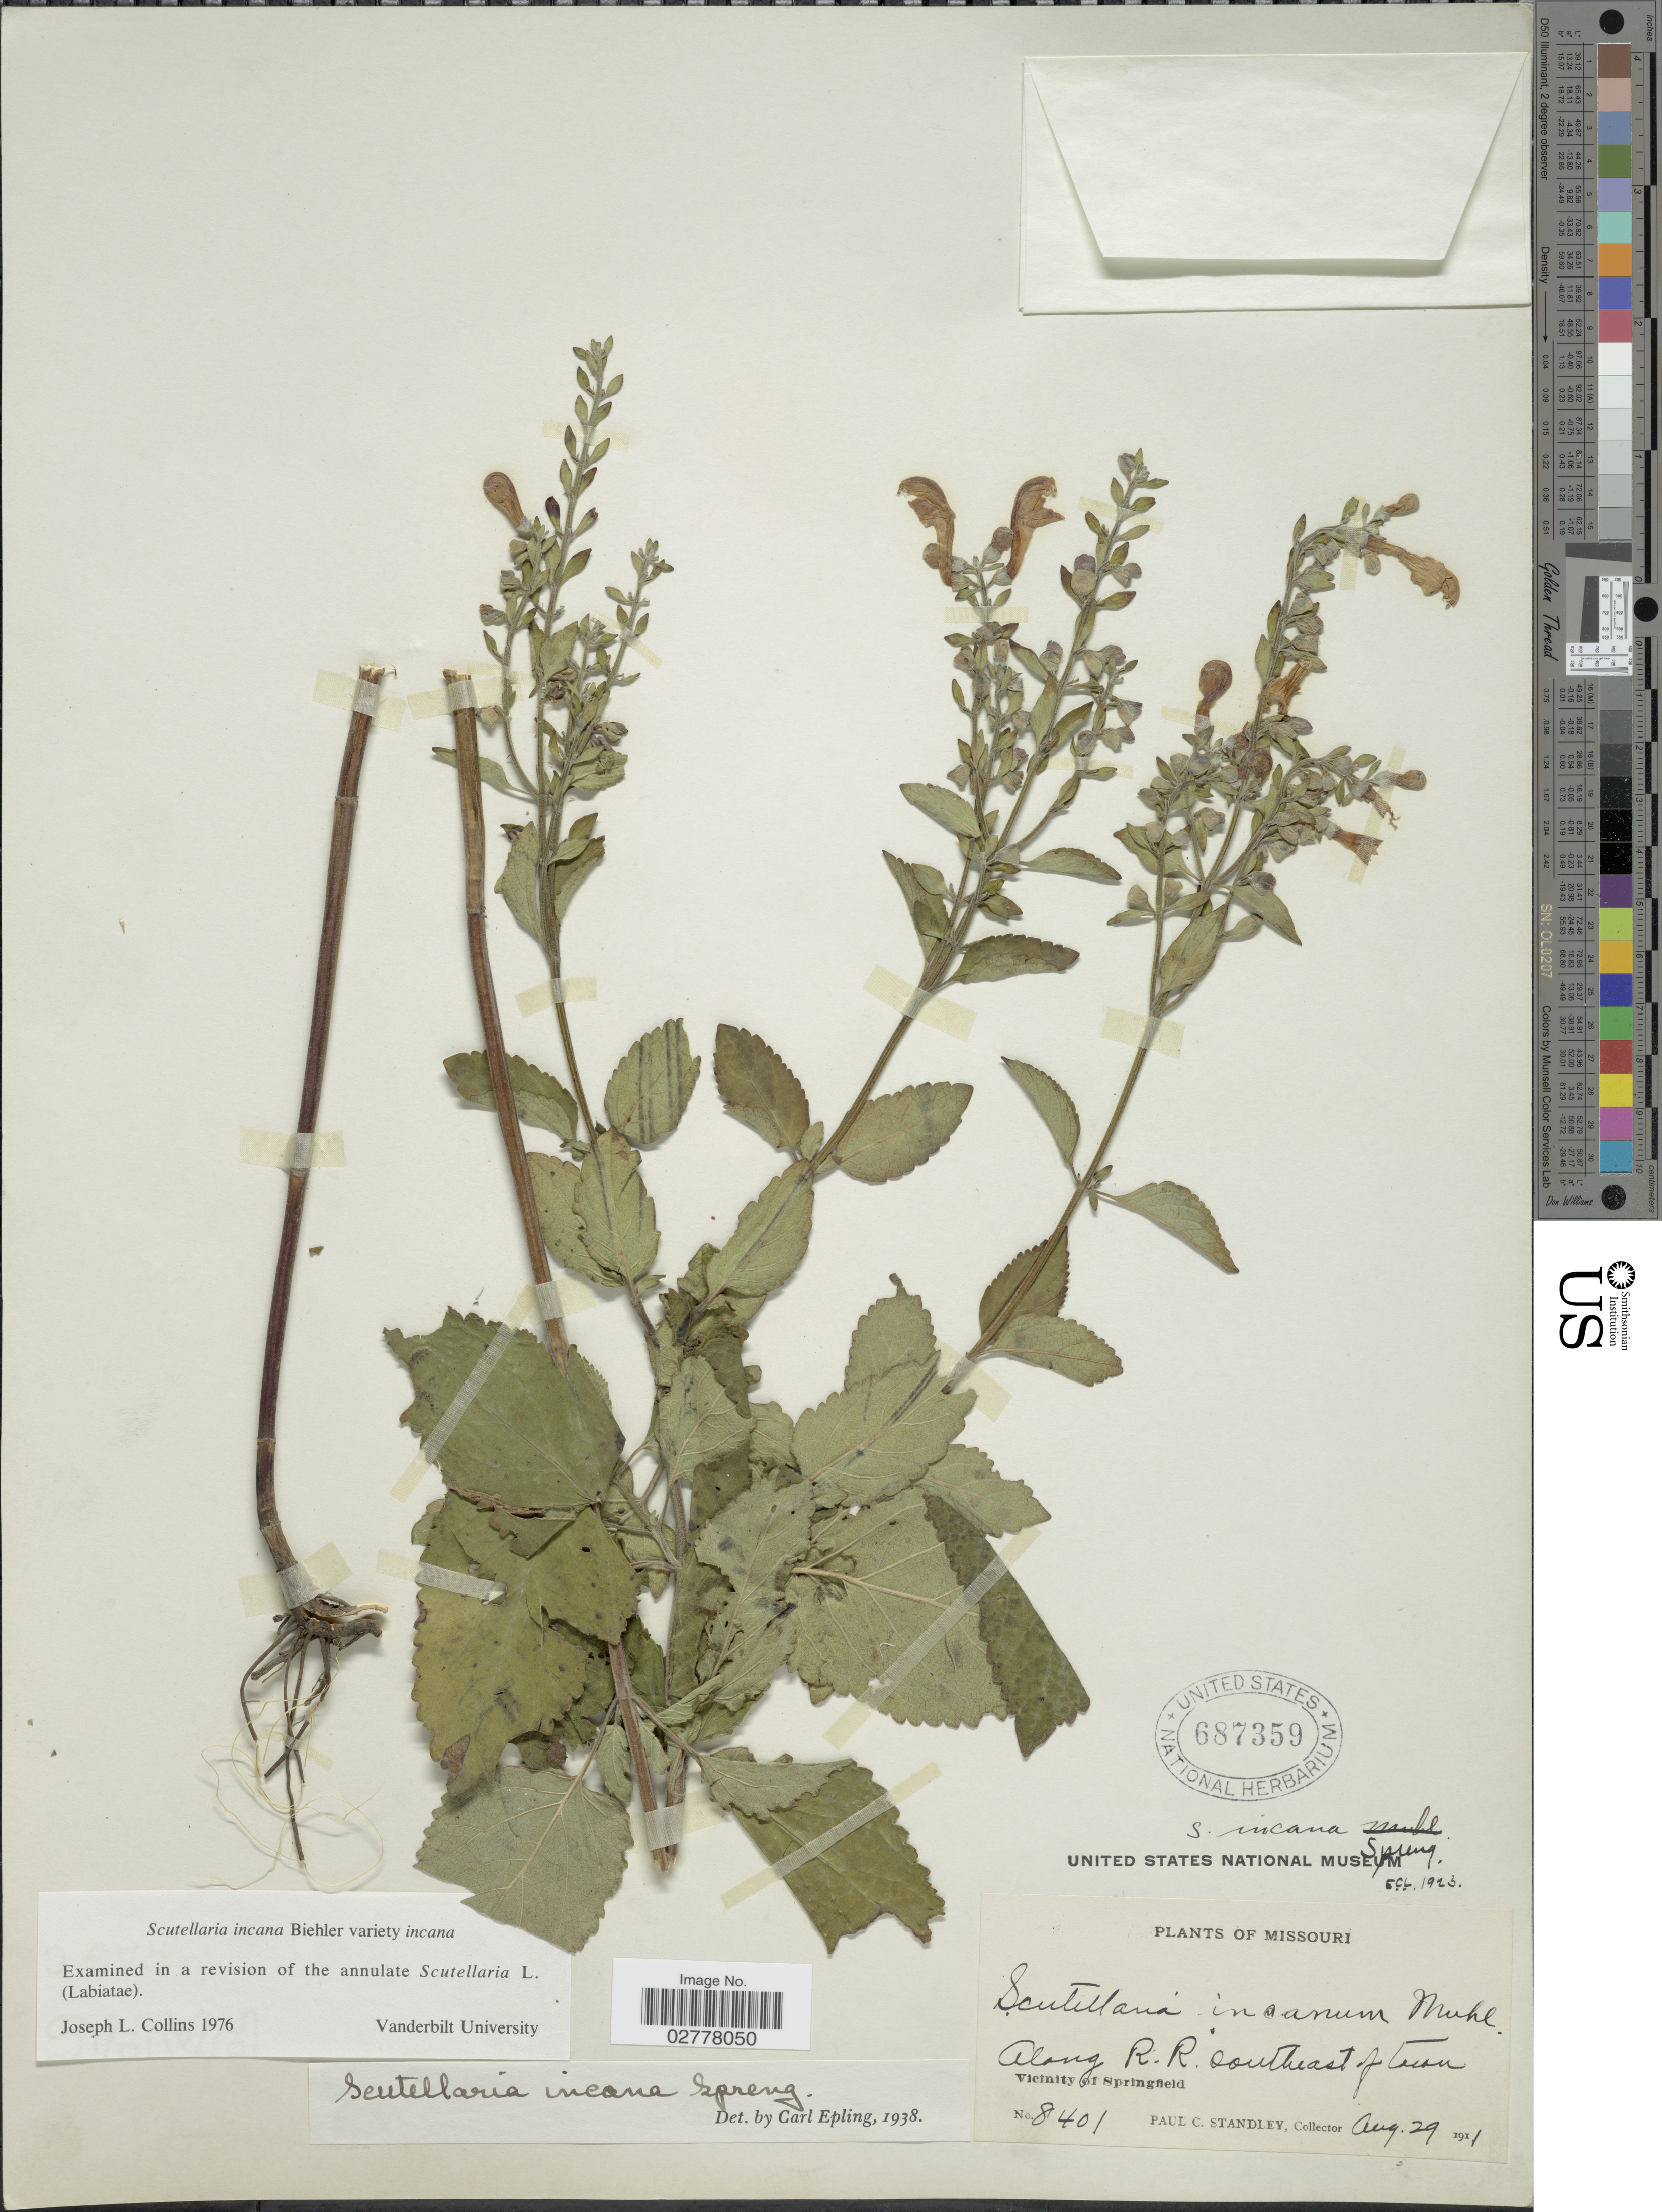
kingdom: Plantae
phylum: Tracheophyta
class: Magnoliopsida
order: Lamiales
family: Lamiaceae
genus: Scutellaria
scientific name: Scutellaria incana var. incana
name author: Biehler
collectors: P. C. Standley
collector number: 8401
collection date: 1911-08-29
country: United States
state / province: Missouri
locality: Along R.R. southeast of town. Vicinity of Springfield.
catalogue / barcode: US 687359